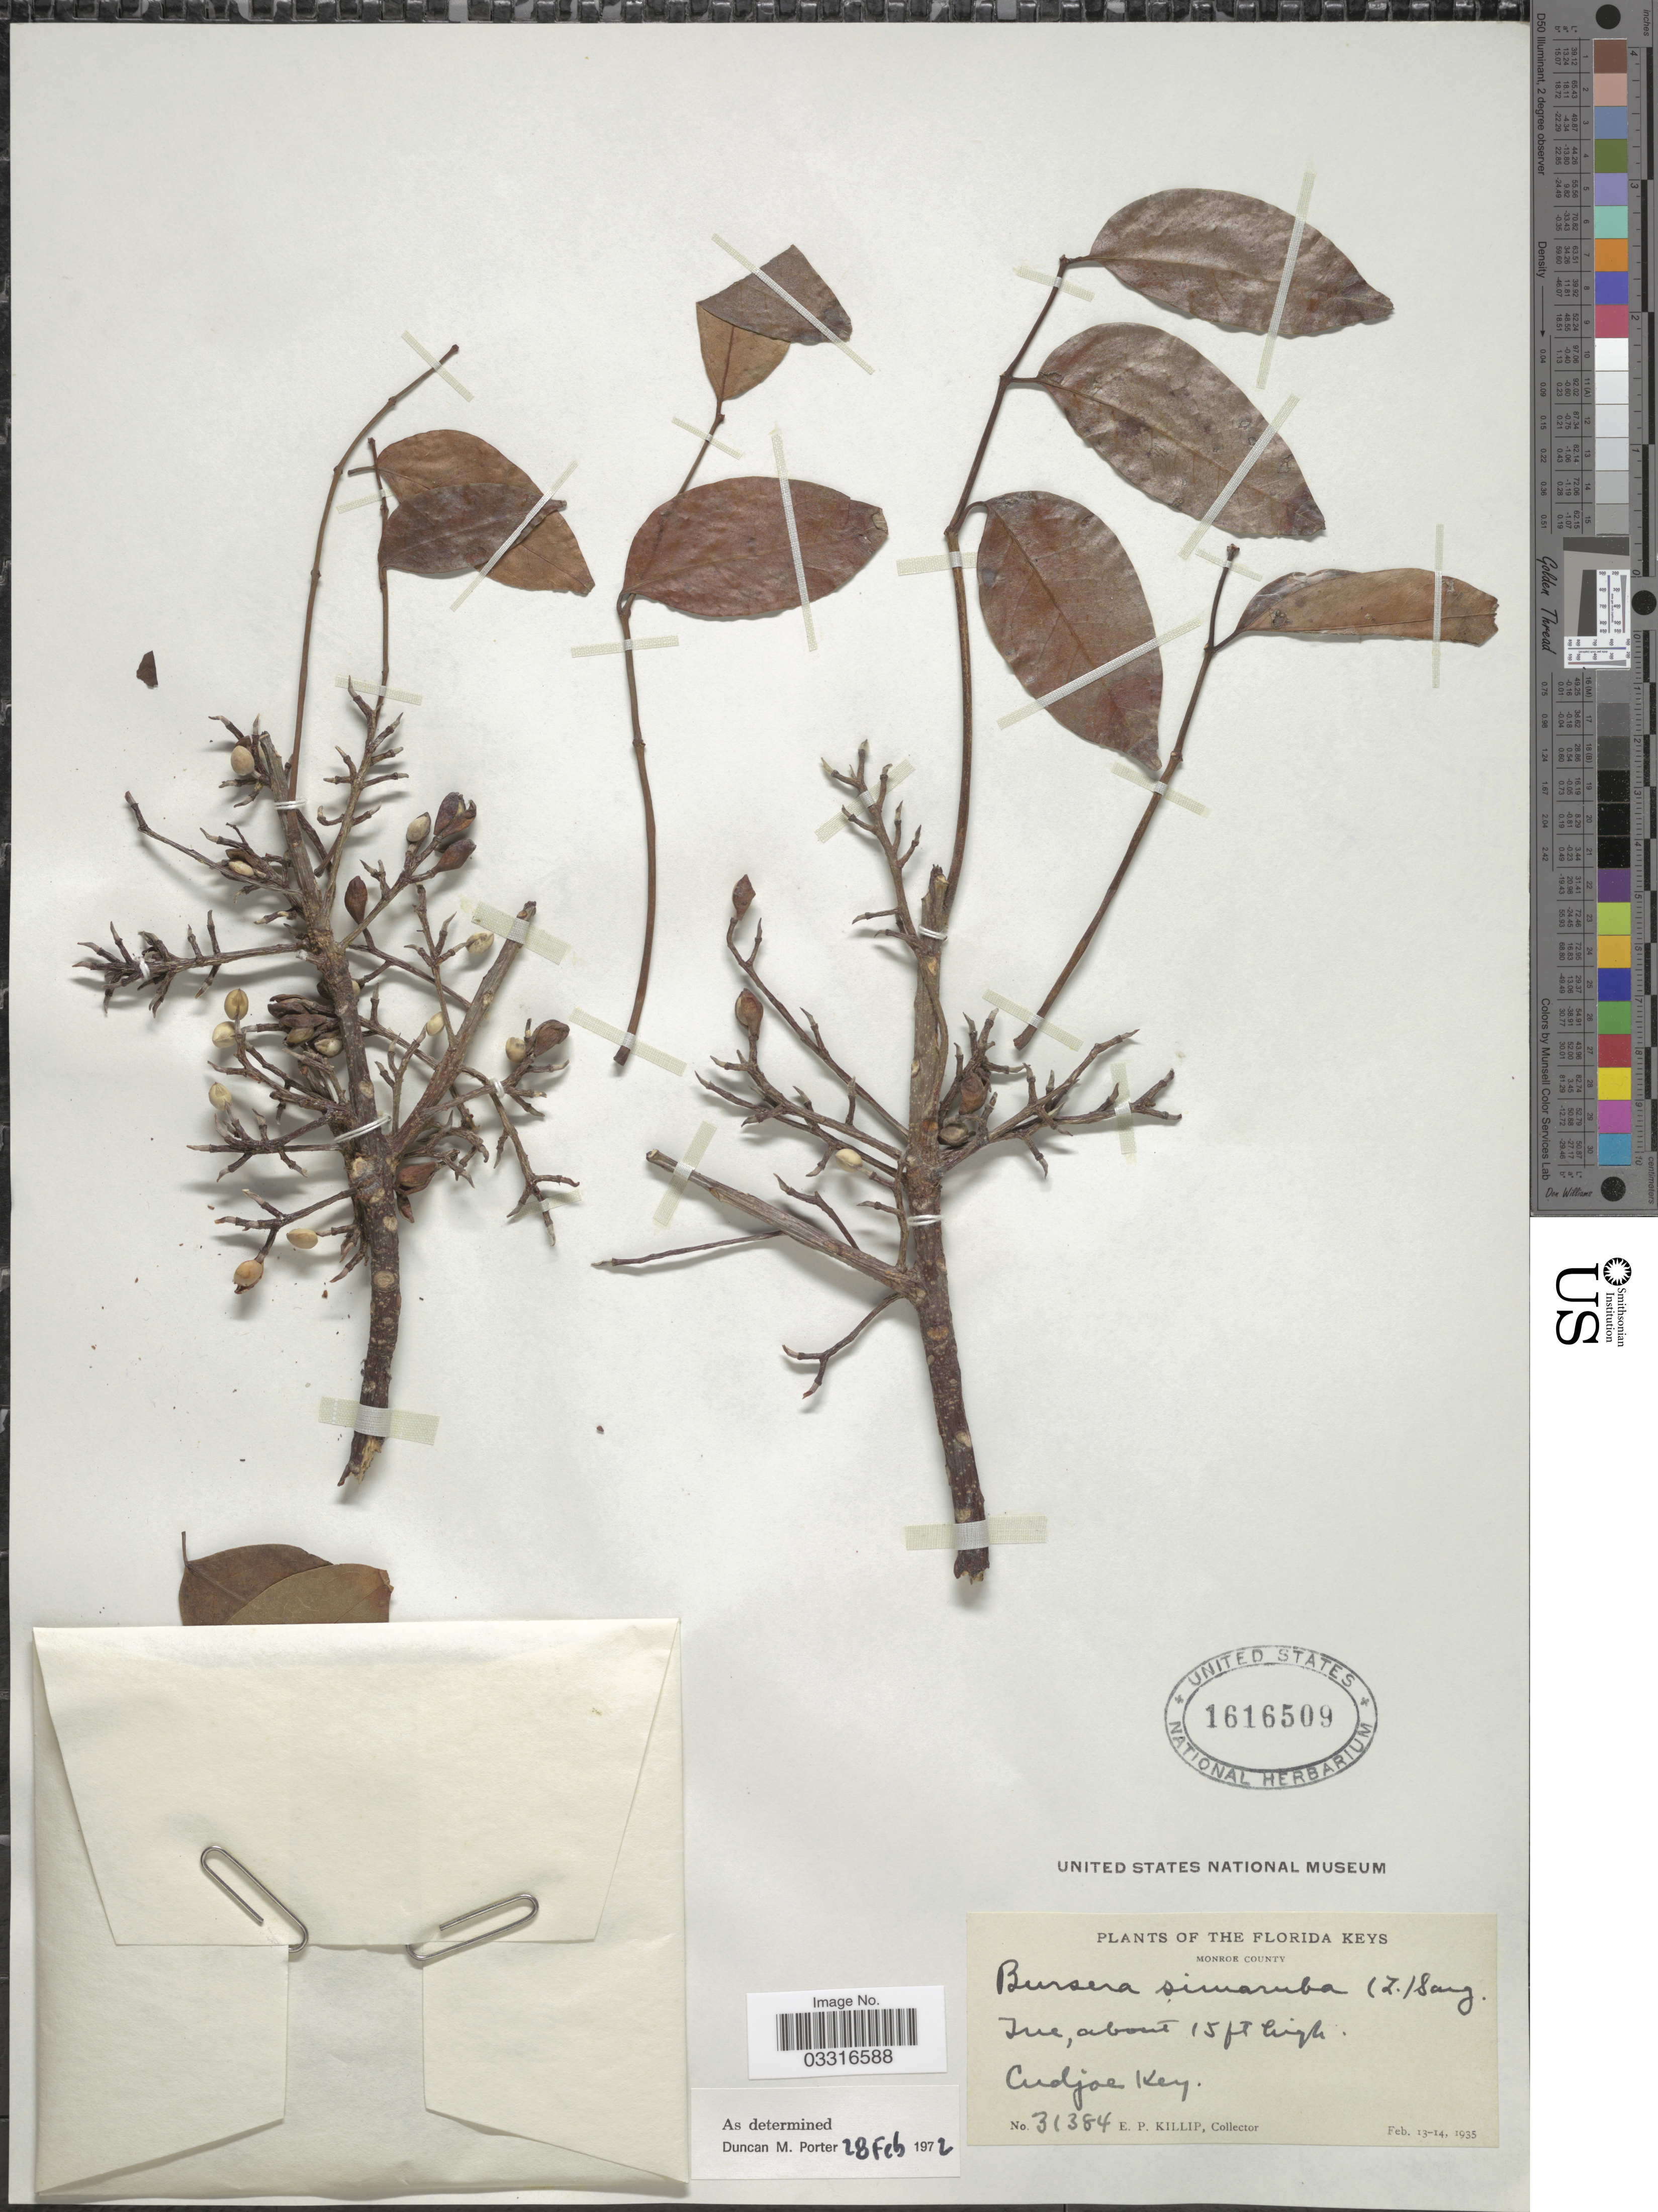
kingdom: Plantae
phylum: Tracheophyta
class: Magnoliopsida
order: Sapindales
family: Burseraceae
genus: Bursera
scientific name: Bursera simaruba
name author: (L.) Sarg.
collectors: E. P. Killip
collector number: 31384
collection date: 1935-02-13/1935-02-14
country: United States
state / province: Florida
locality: The Florida Keys, Monroe County, Cudjoe Key.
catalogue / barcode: US 1616509